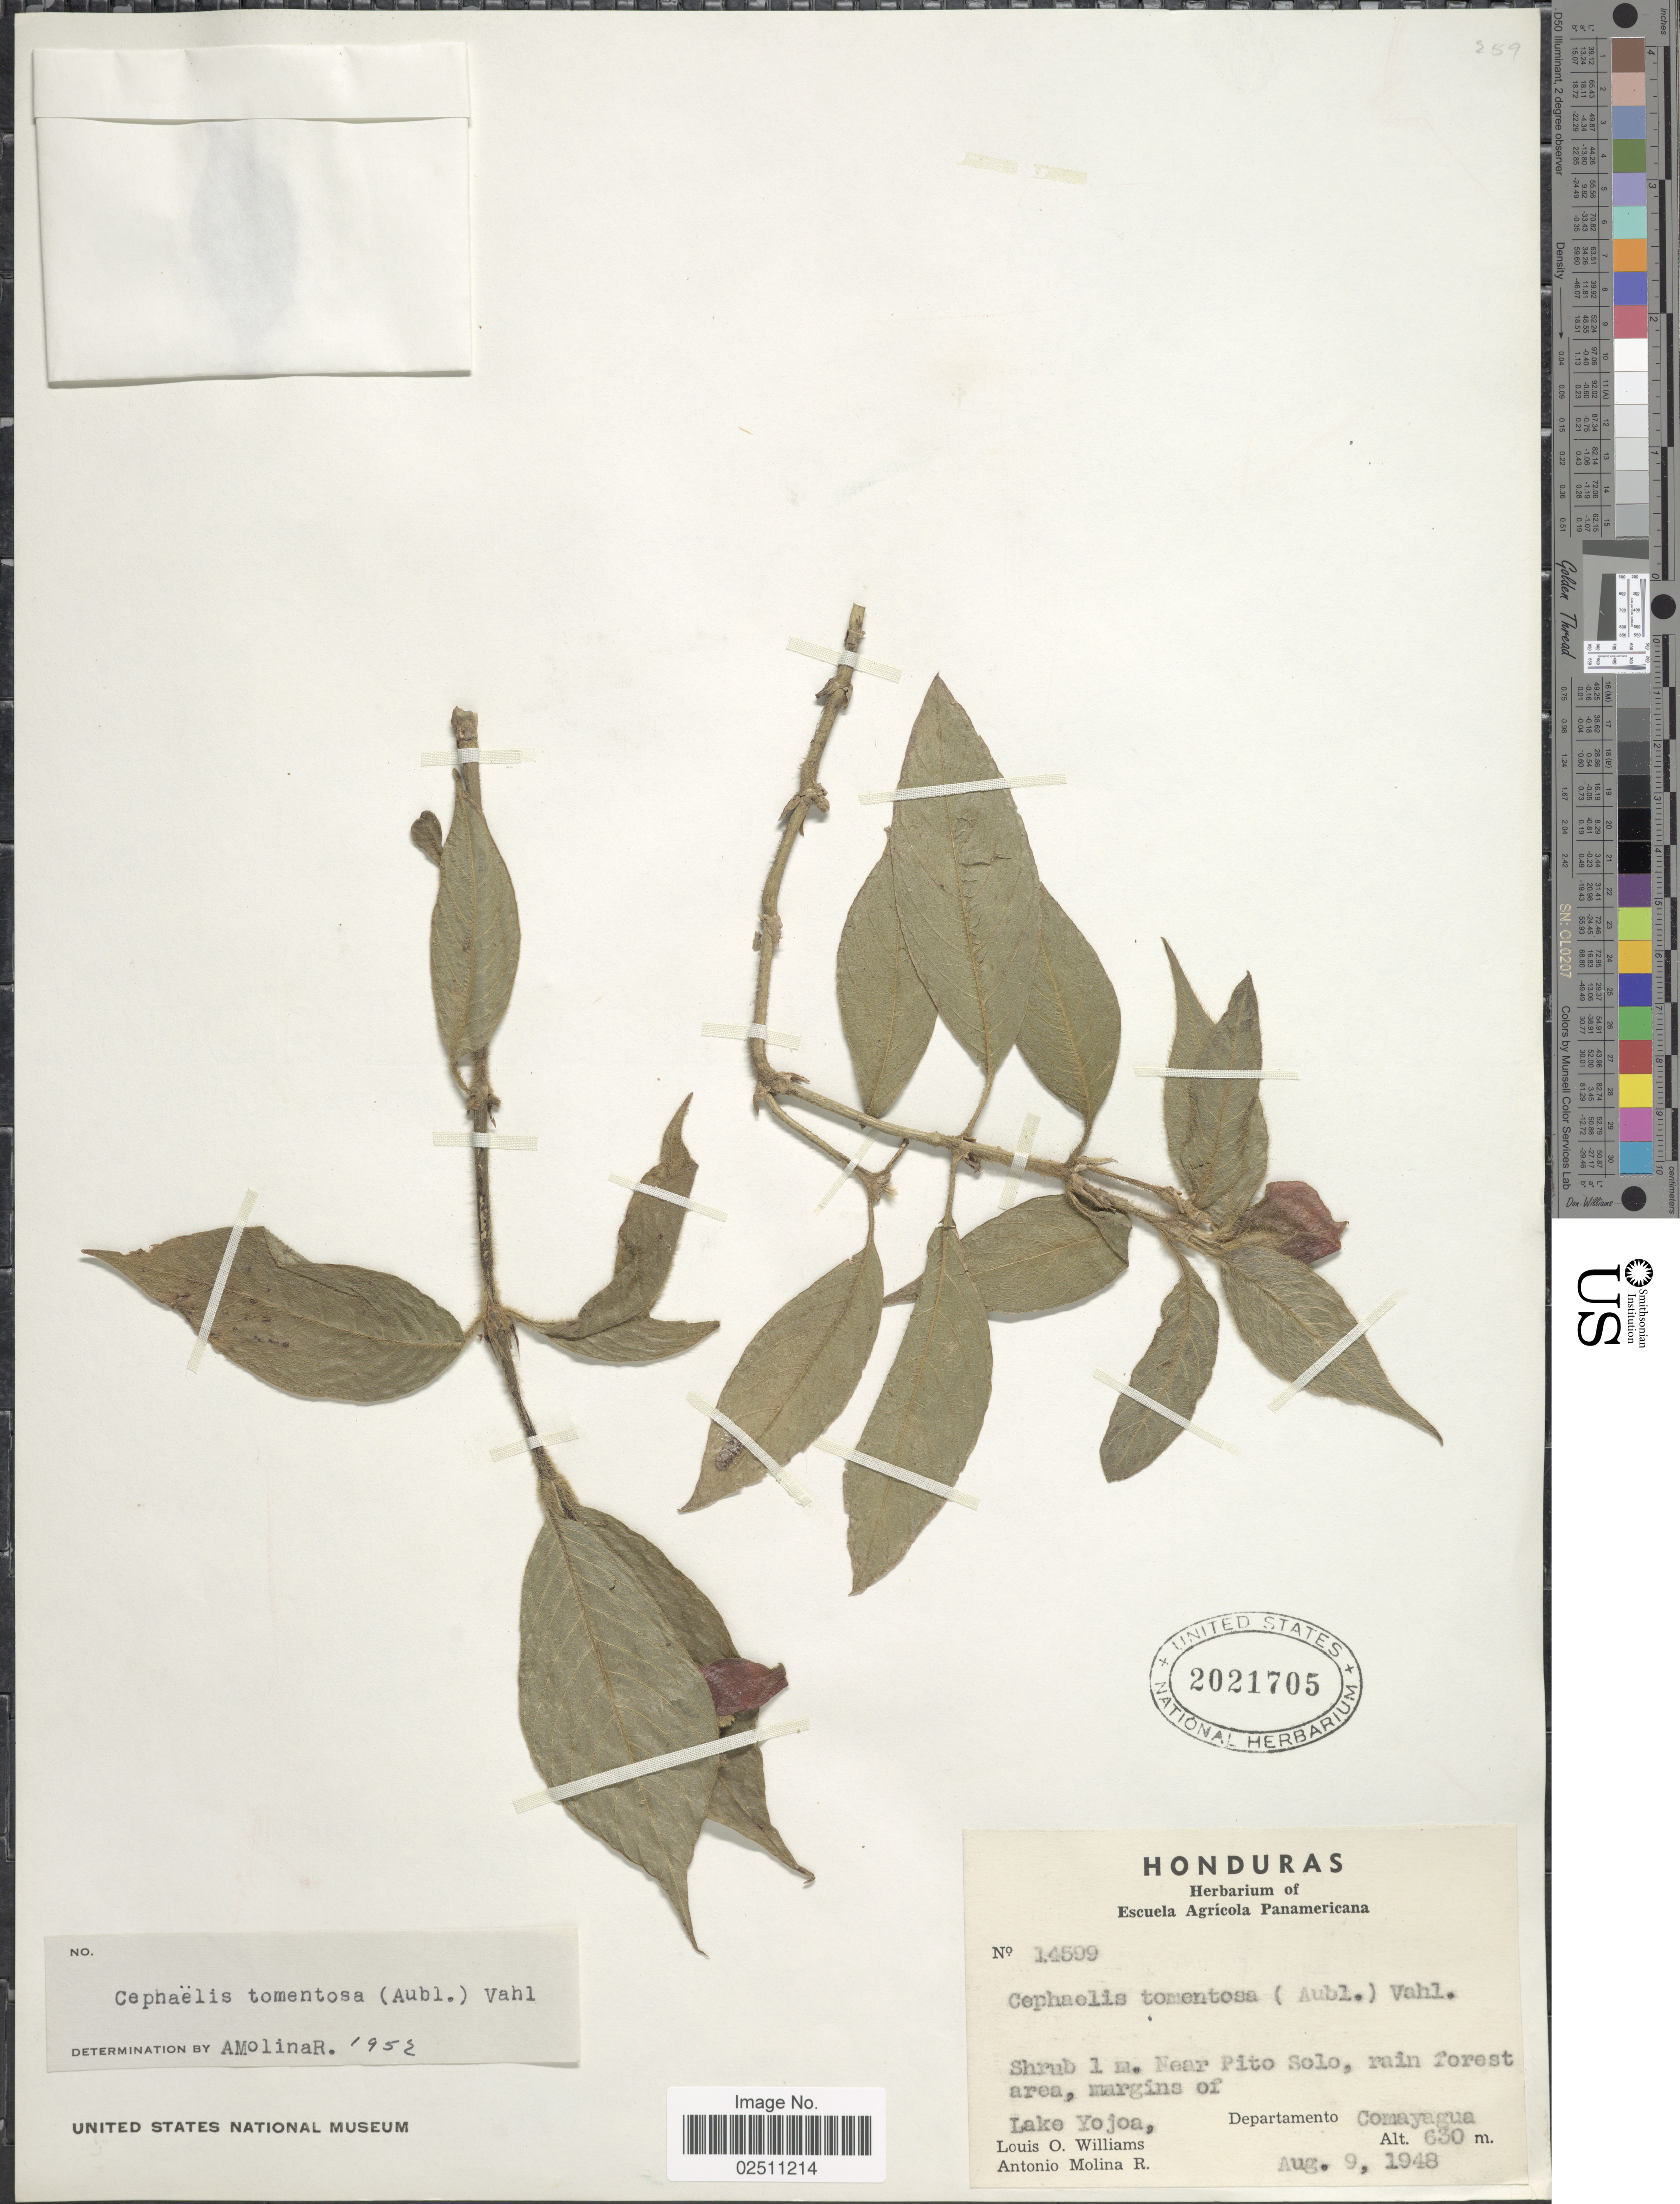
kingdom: Plantae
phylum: Tracheophyta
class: Magnoliopsida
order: Gentianales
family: Rubiaceae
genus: Psychotria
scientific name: Psychotria poeppigiana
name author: Müll. Arg.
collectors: L. O. Williams & A. Molina R.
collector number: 14599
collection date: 1948-08-09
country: Honduras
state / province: Comayagua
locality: Near Pito Solo, rain forest area, margins of Lake Yojoa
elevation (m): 630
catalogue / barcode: US 2021705